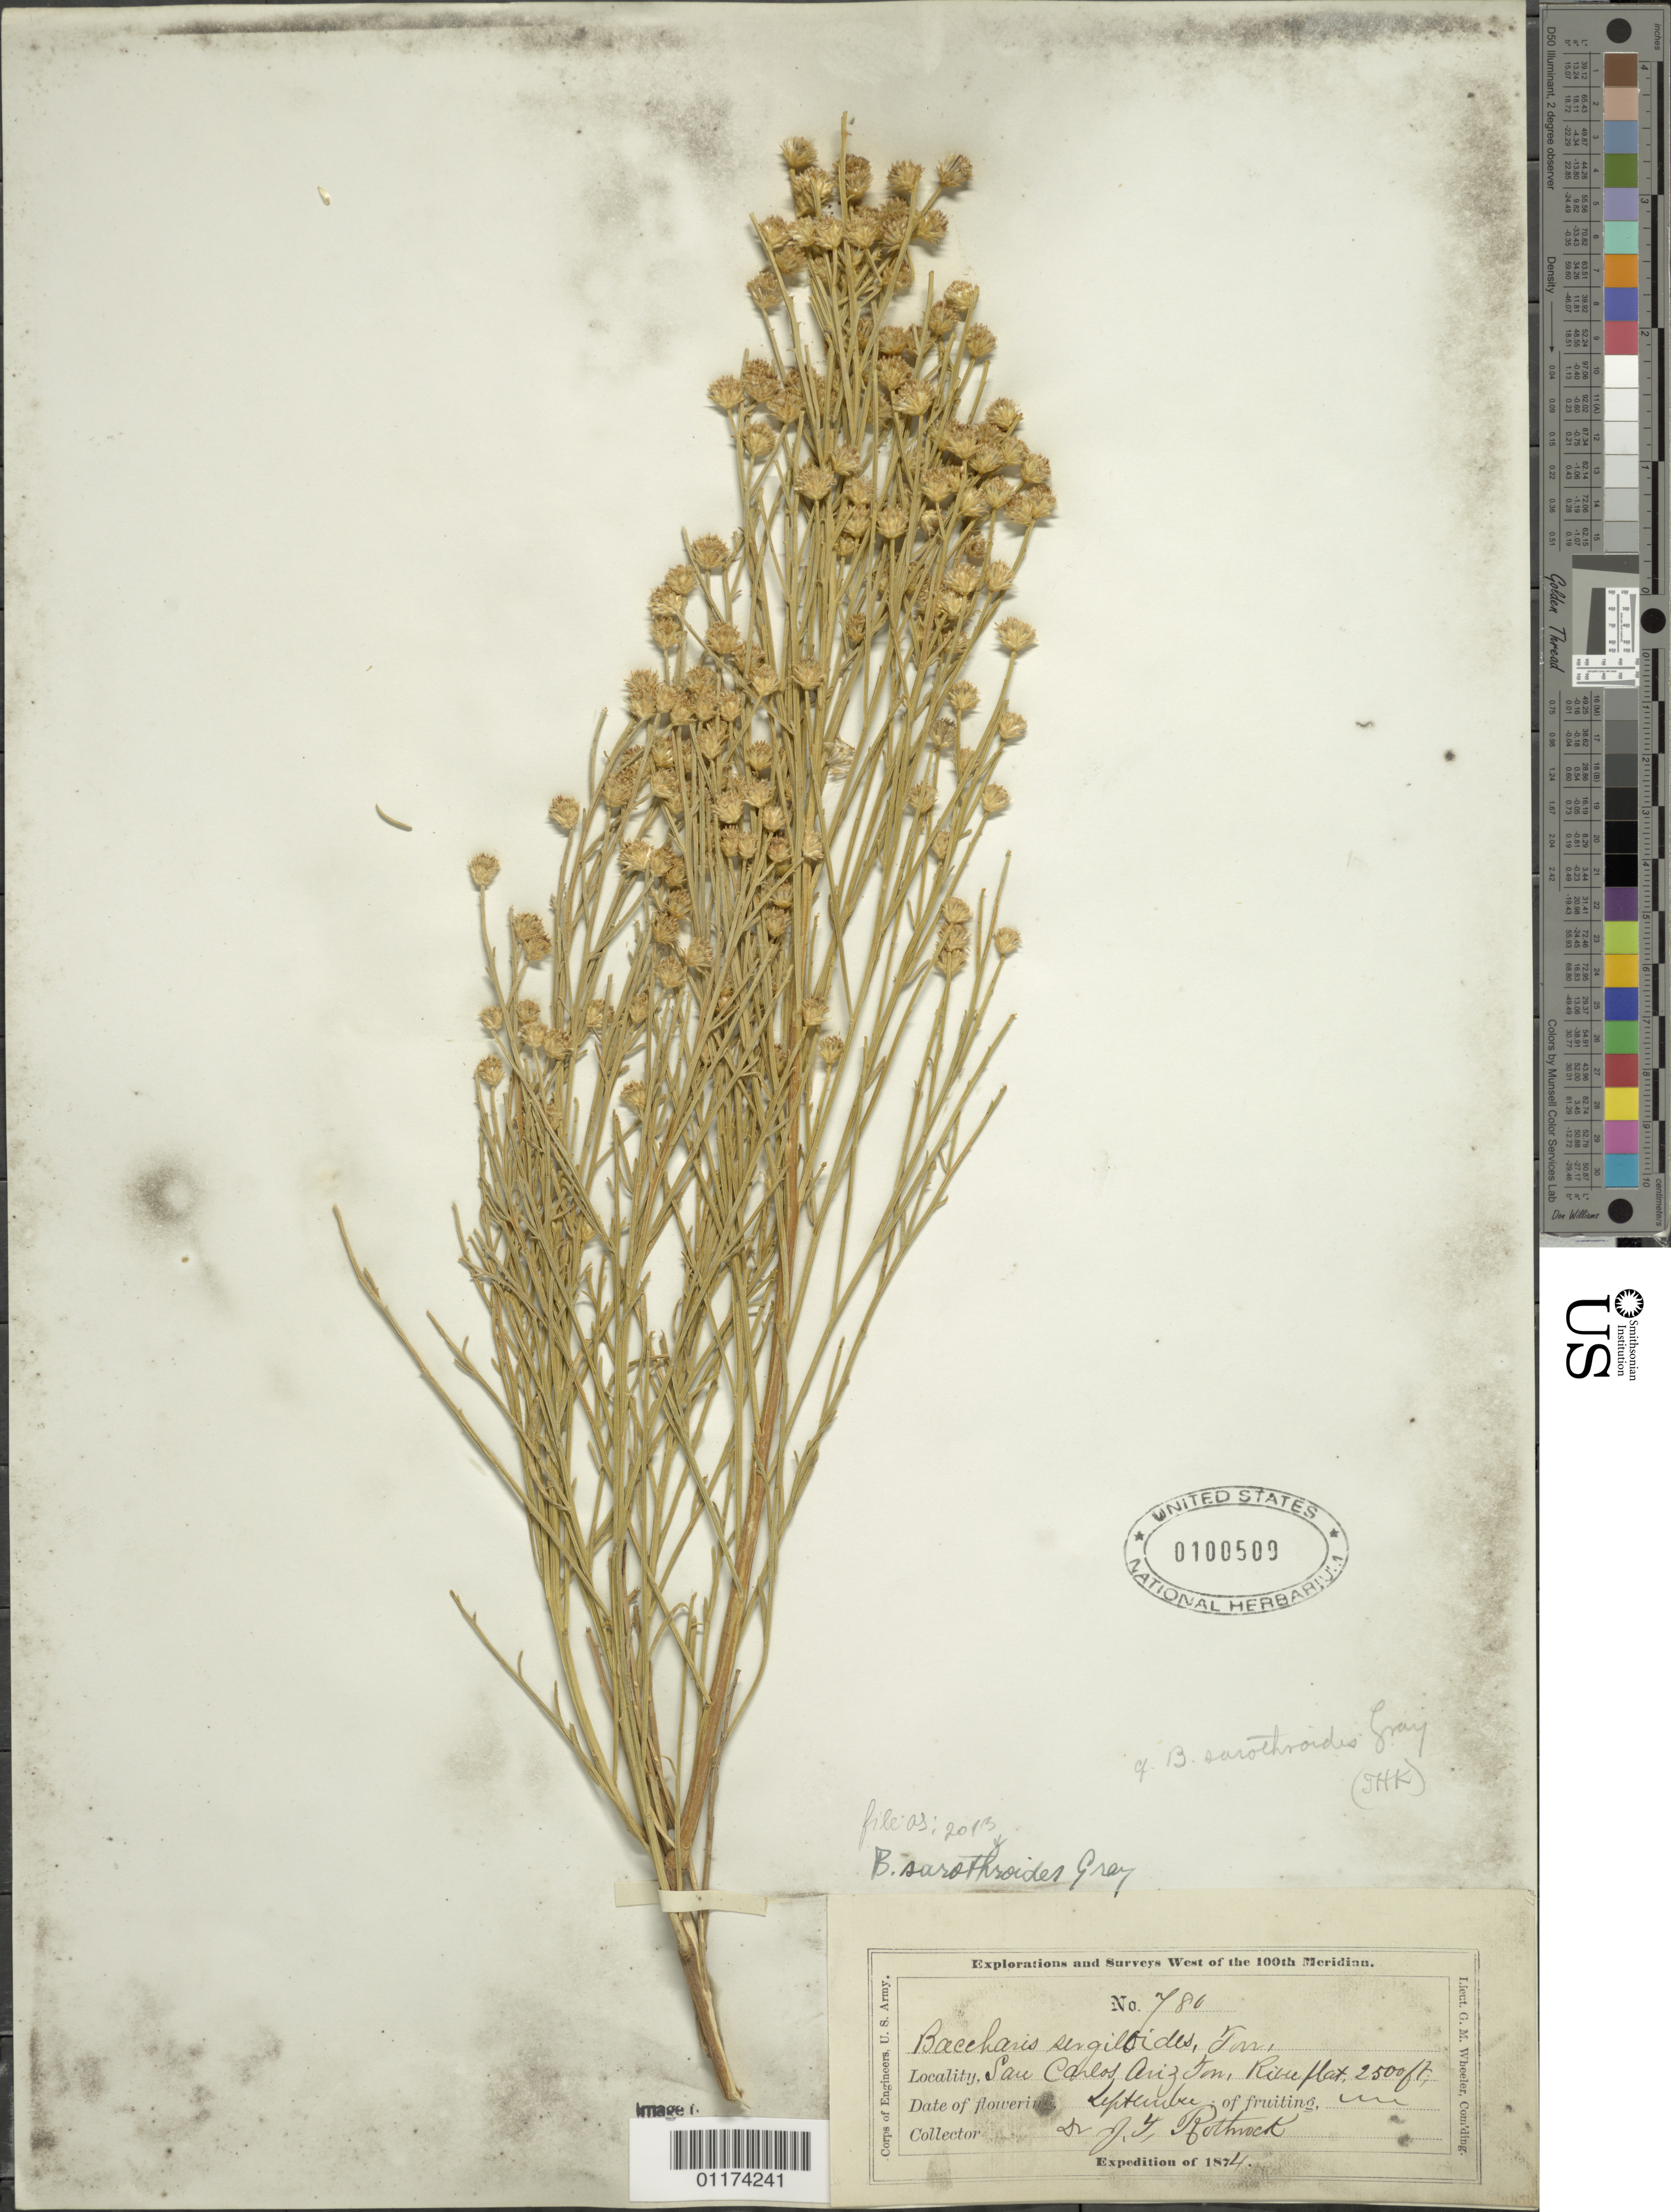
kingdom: Plantae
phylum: Tracheophyta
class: Magnoliopsida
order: Asterales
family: Asteraceae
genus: Baccharis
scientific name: Baccharis sarothroides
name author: A. Gray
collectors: J. T. Rothrock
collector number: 780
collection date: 1874-09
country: United States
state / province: Arizona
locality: San Carlos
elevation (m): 762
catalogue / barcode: US 100509